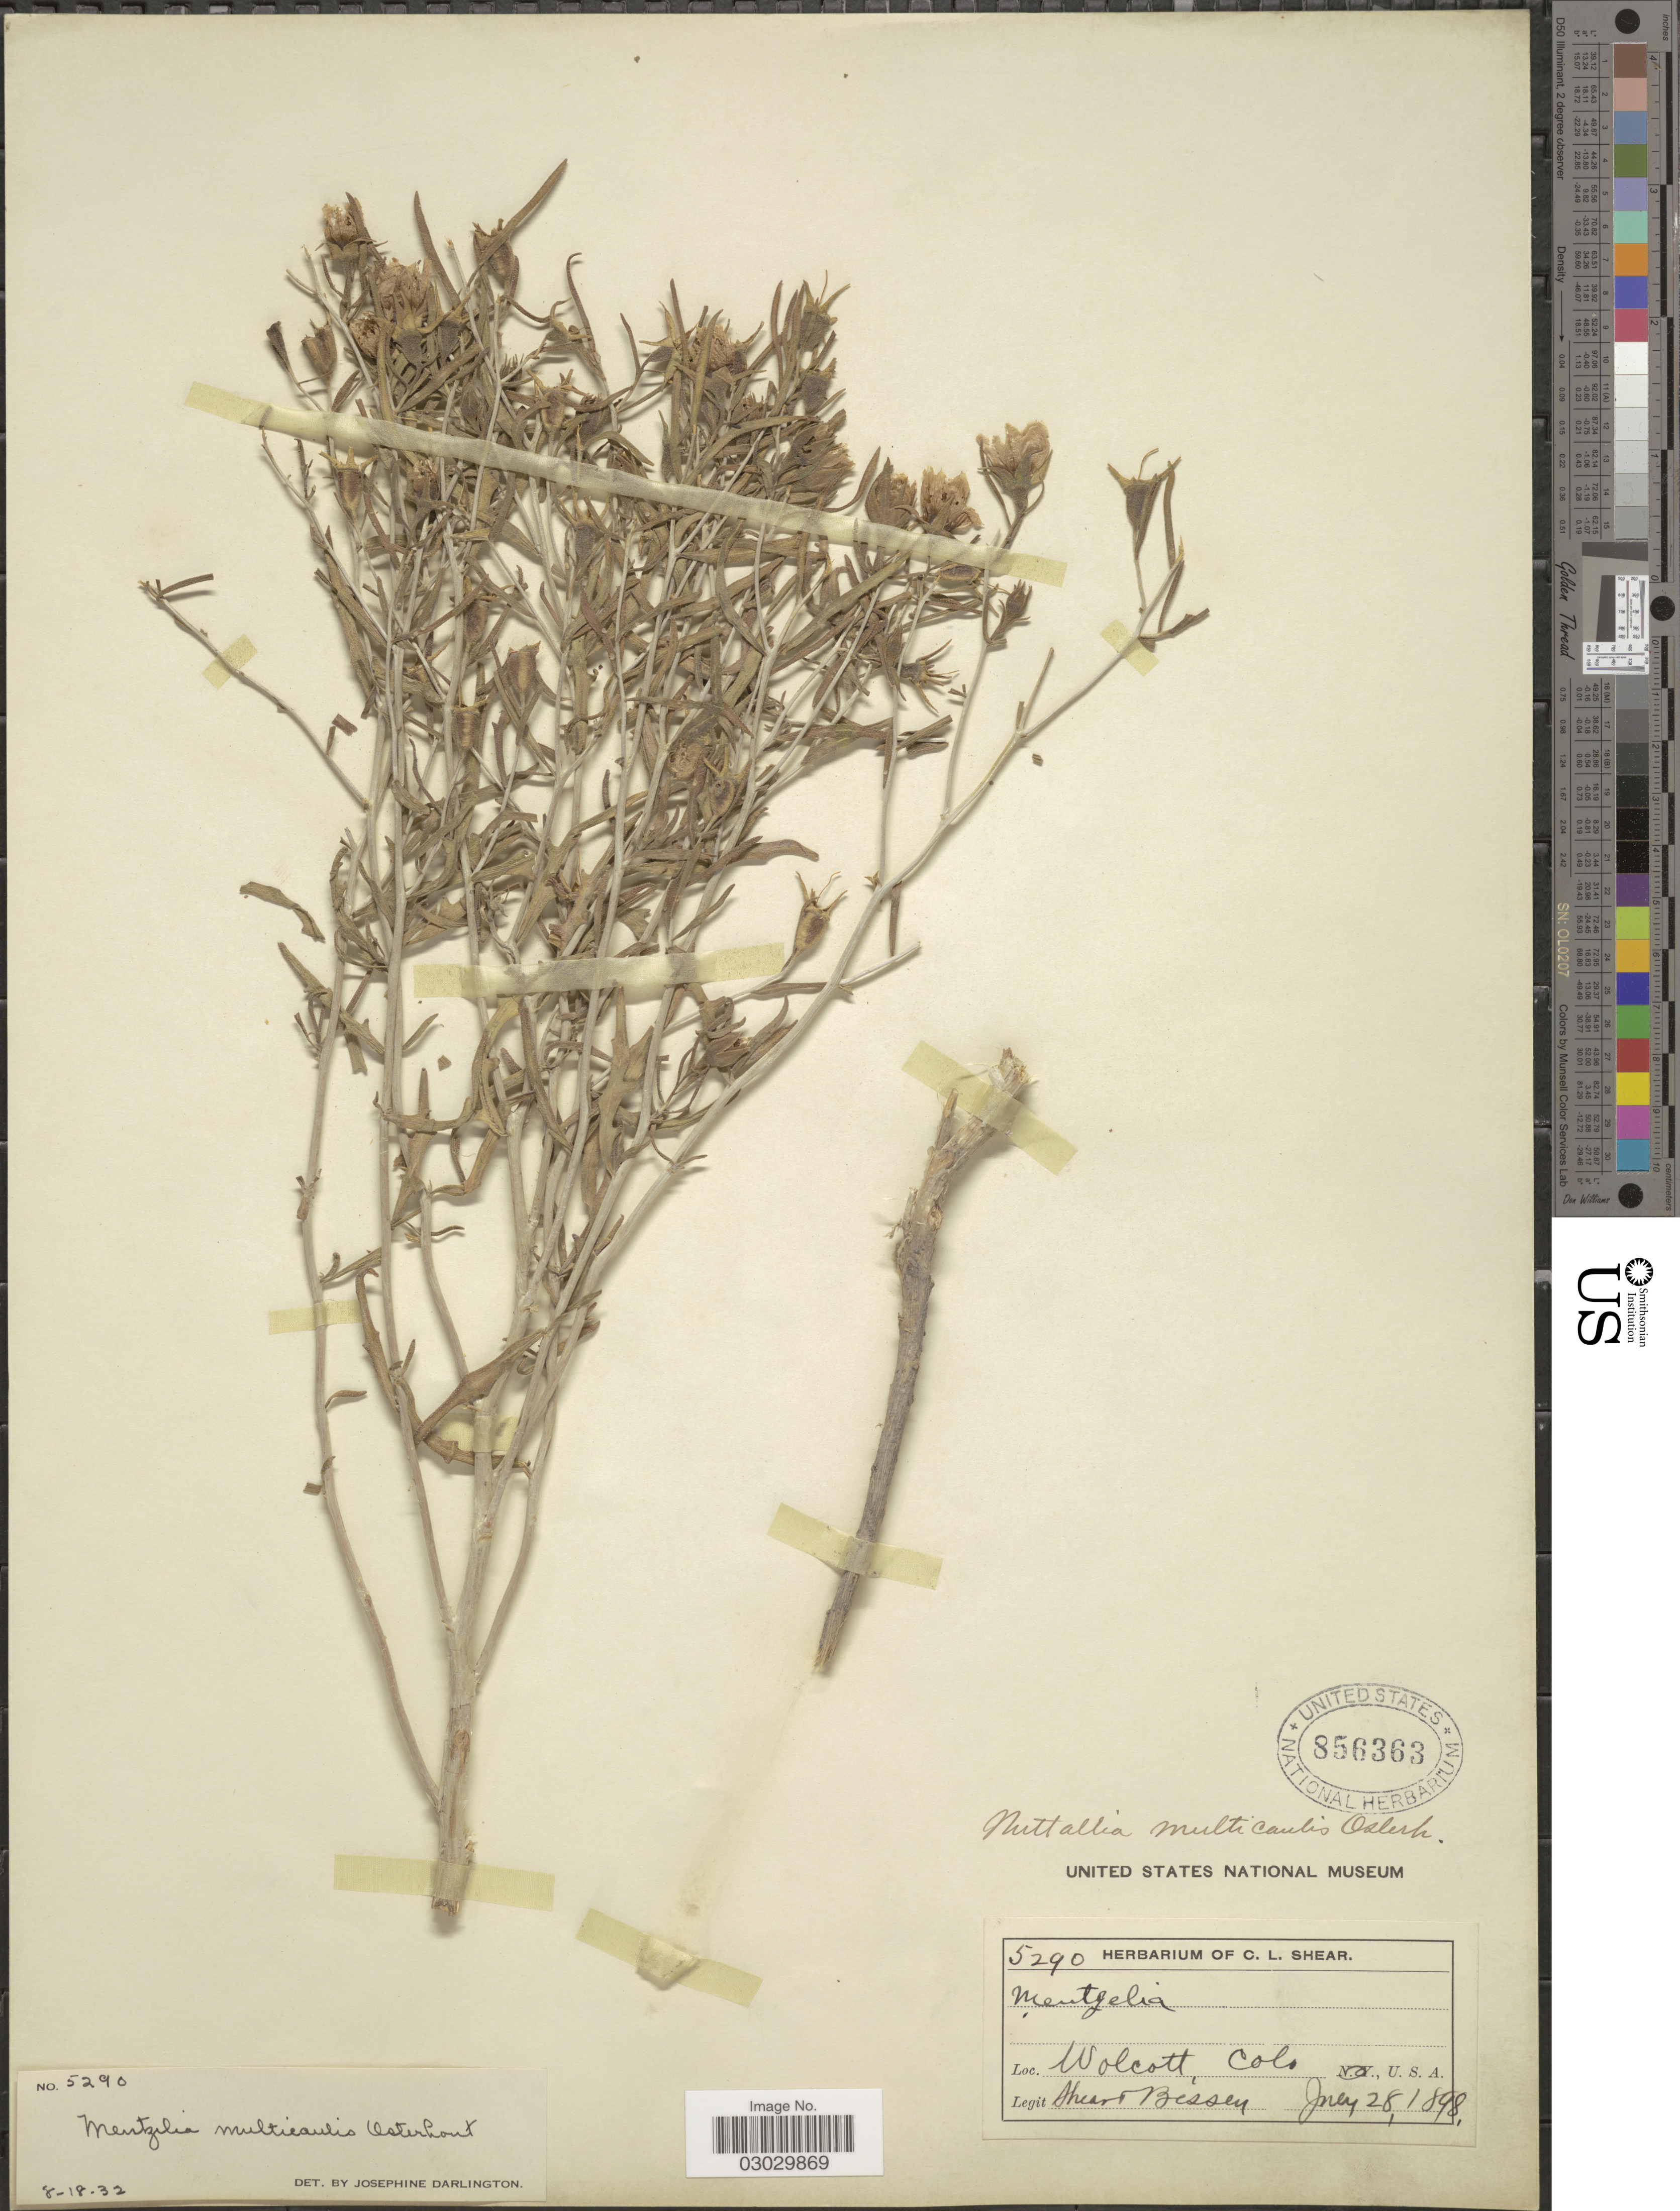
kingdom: Plantae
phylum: Tracheophyta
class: Magnoliopsida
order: Cornales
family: Loasaceae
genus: Mentzelia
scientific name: Mentzelia multicaulis var. multicaulis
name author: (Osterh.) J. Darl.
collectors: C. L. Shear & -. Bessey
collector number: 5290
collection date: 1898-07-28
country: United States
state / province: Colorado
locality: Wolcott.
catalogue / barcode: US 856363